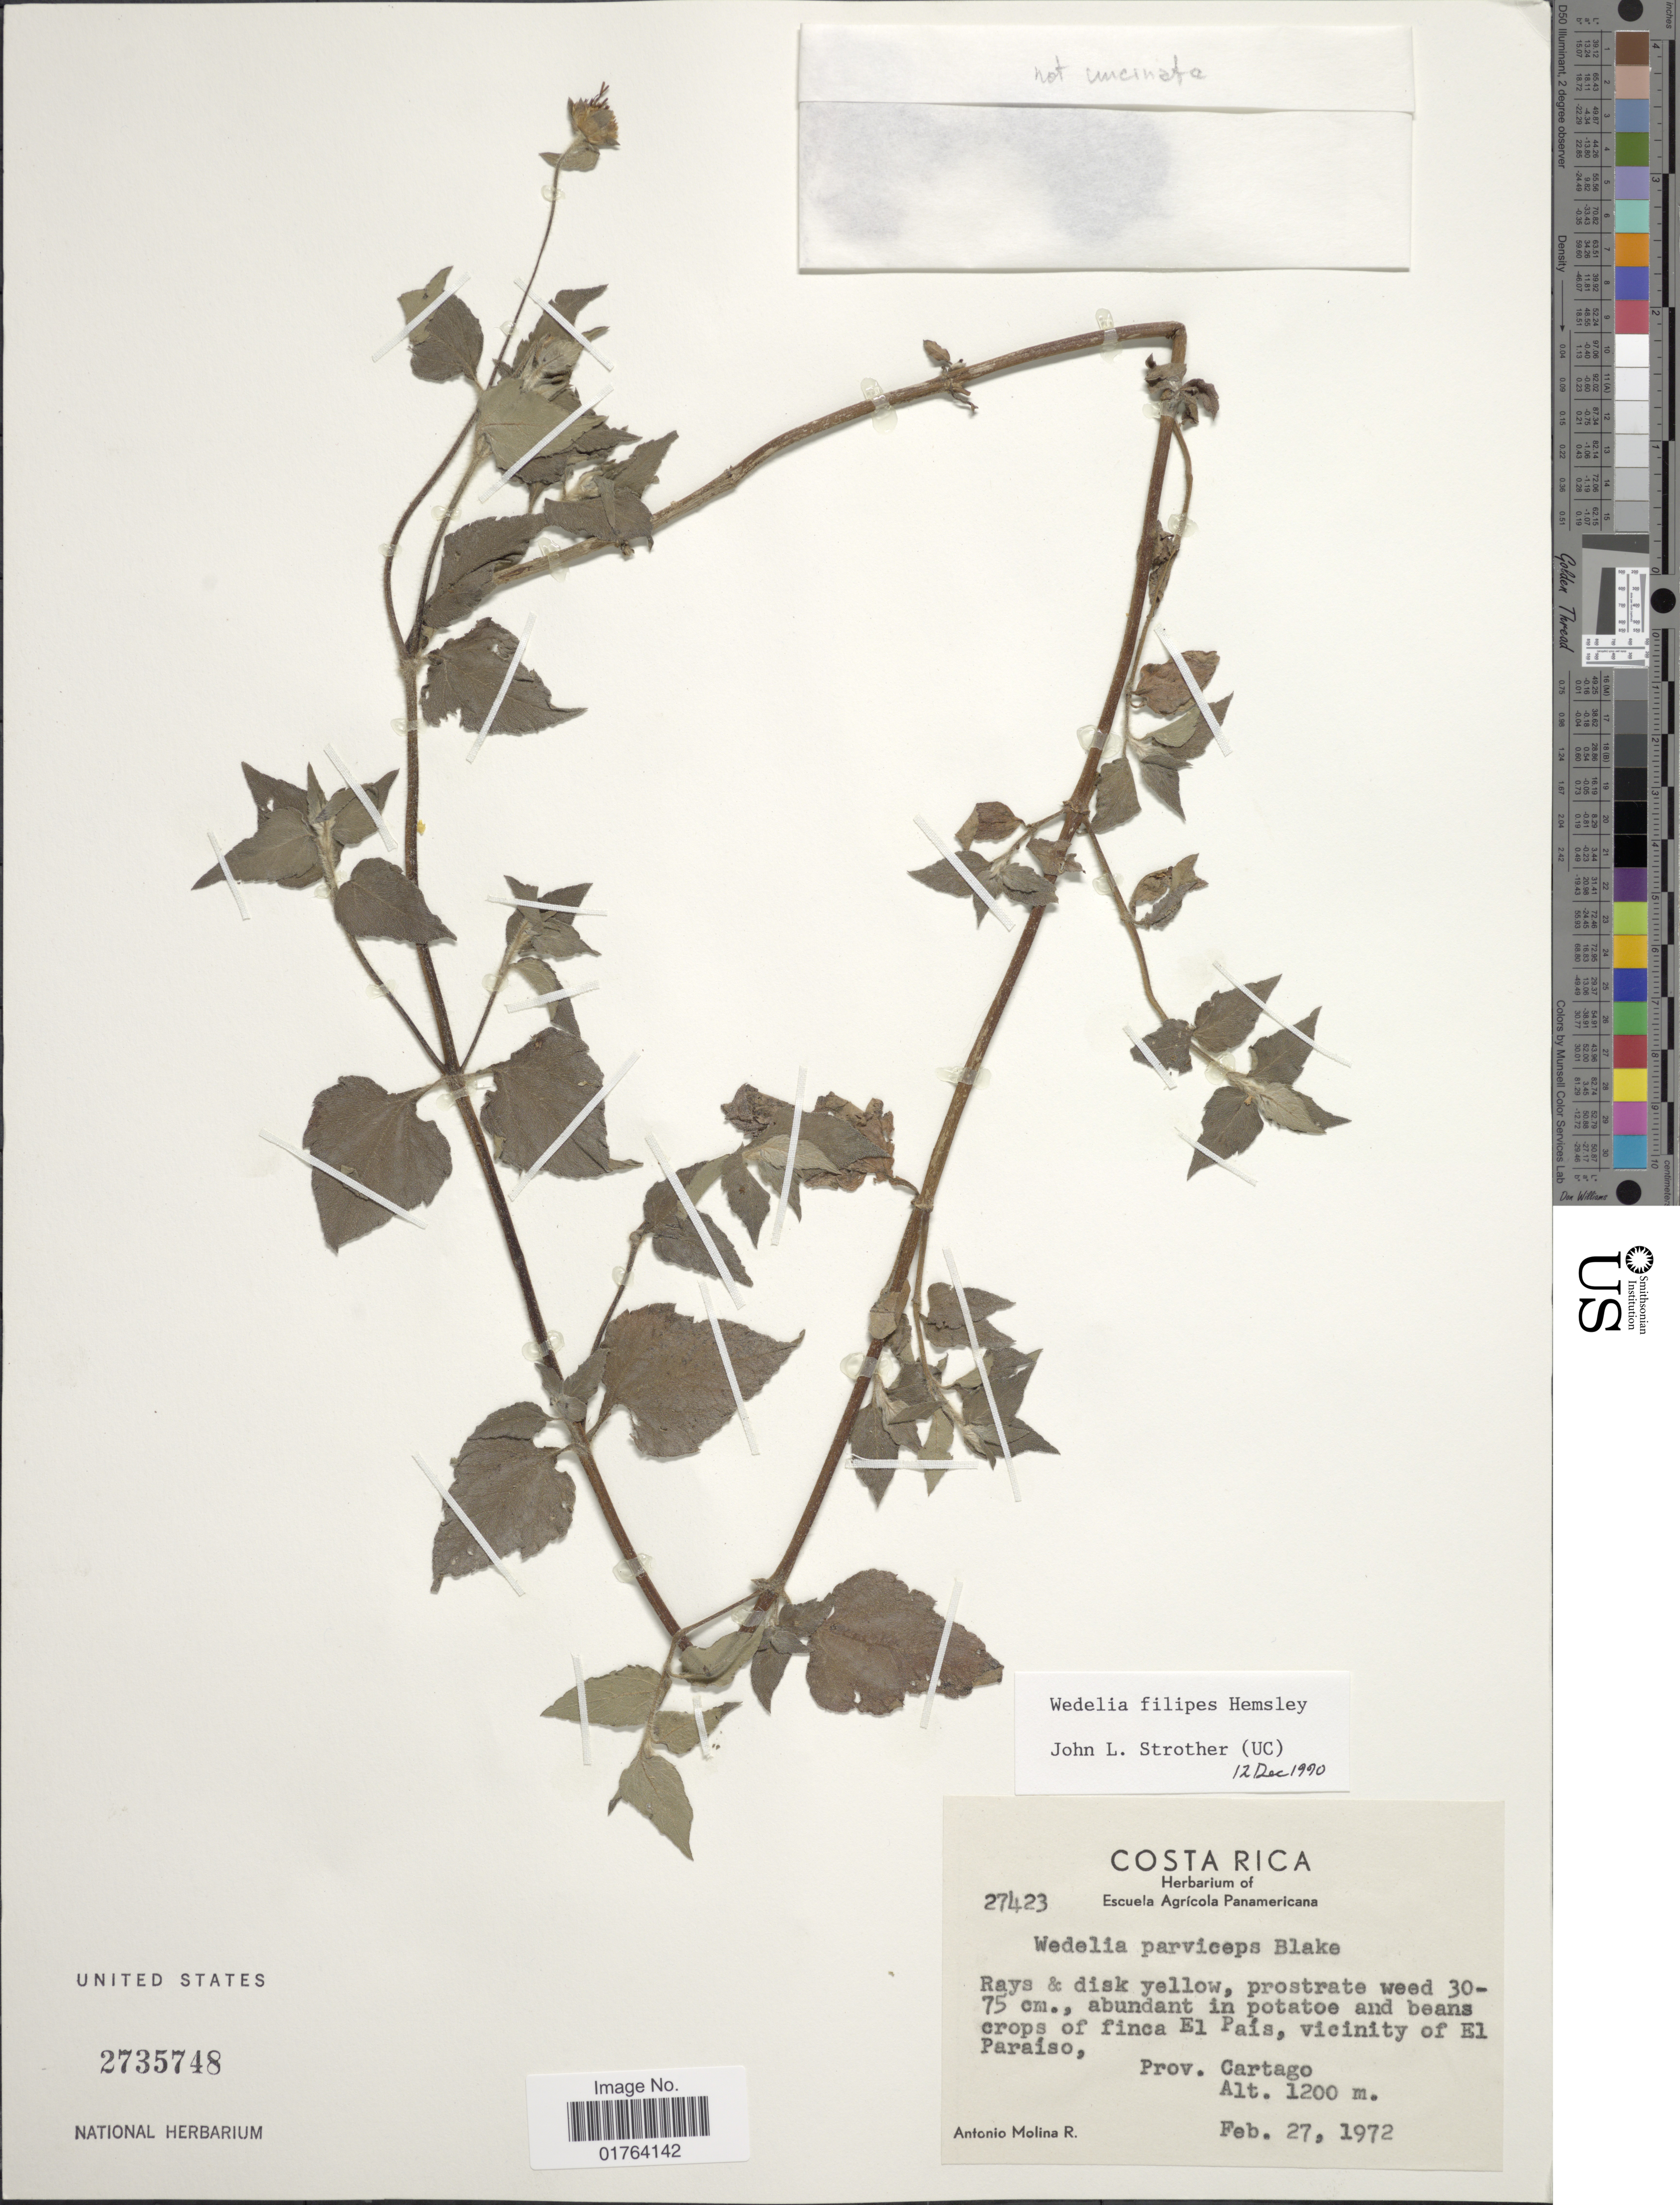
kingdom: Plantae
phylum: Tracheophyta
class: Magnoliopsida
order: Asterales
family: Asteraceae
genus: Wedelia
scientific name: Wedelia filipes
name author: Hemsl.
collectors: A. Molina R.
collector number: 27423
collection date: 1972-02-27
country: Costa Rica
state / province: Cartago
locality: Crops of finca El Pais, vicinity of El Paraiso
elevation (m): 1200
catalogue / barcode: US 2735748